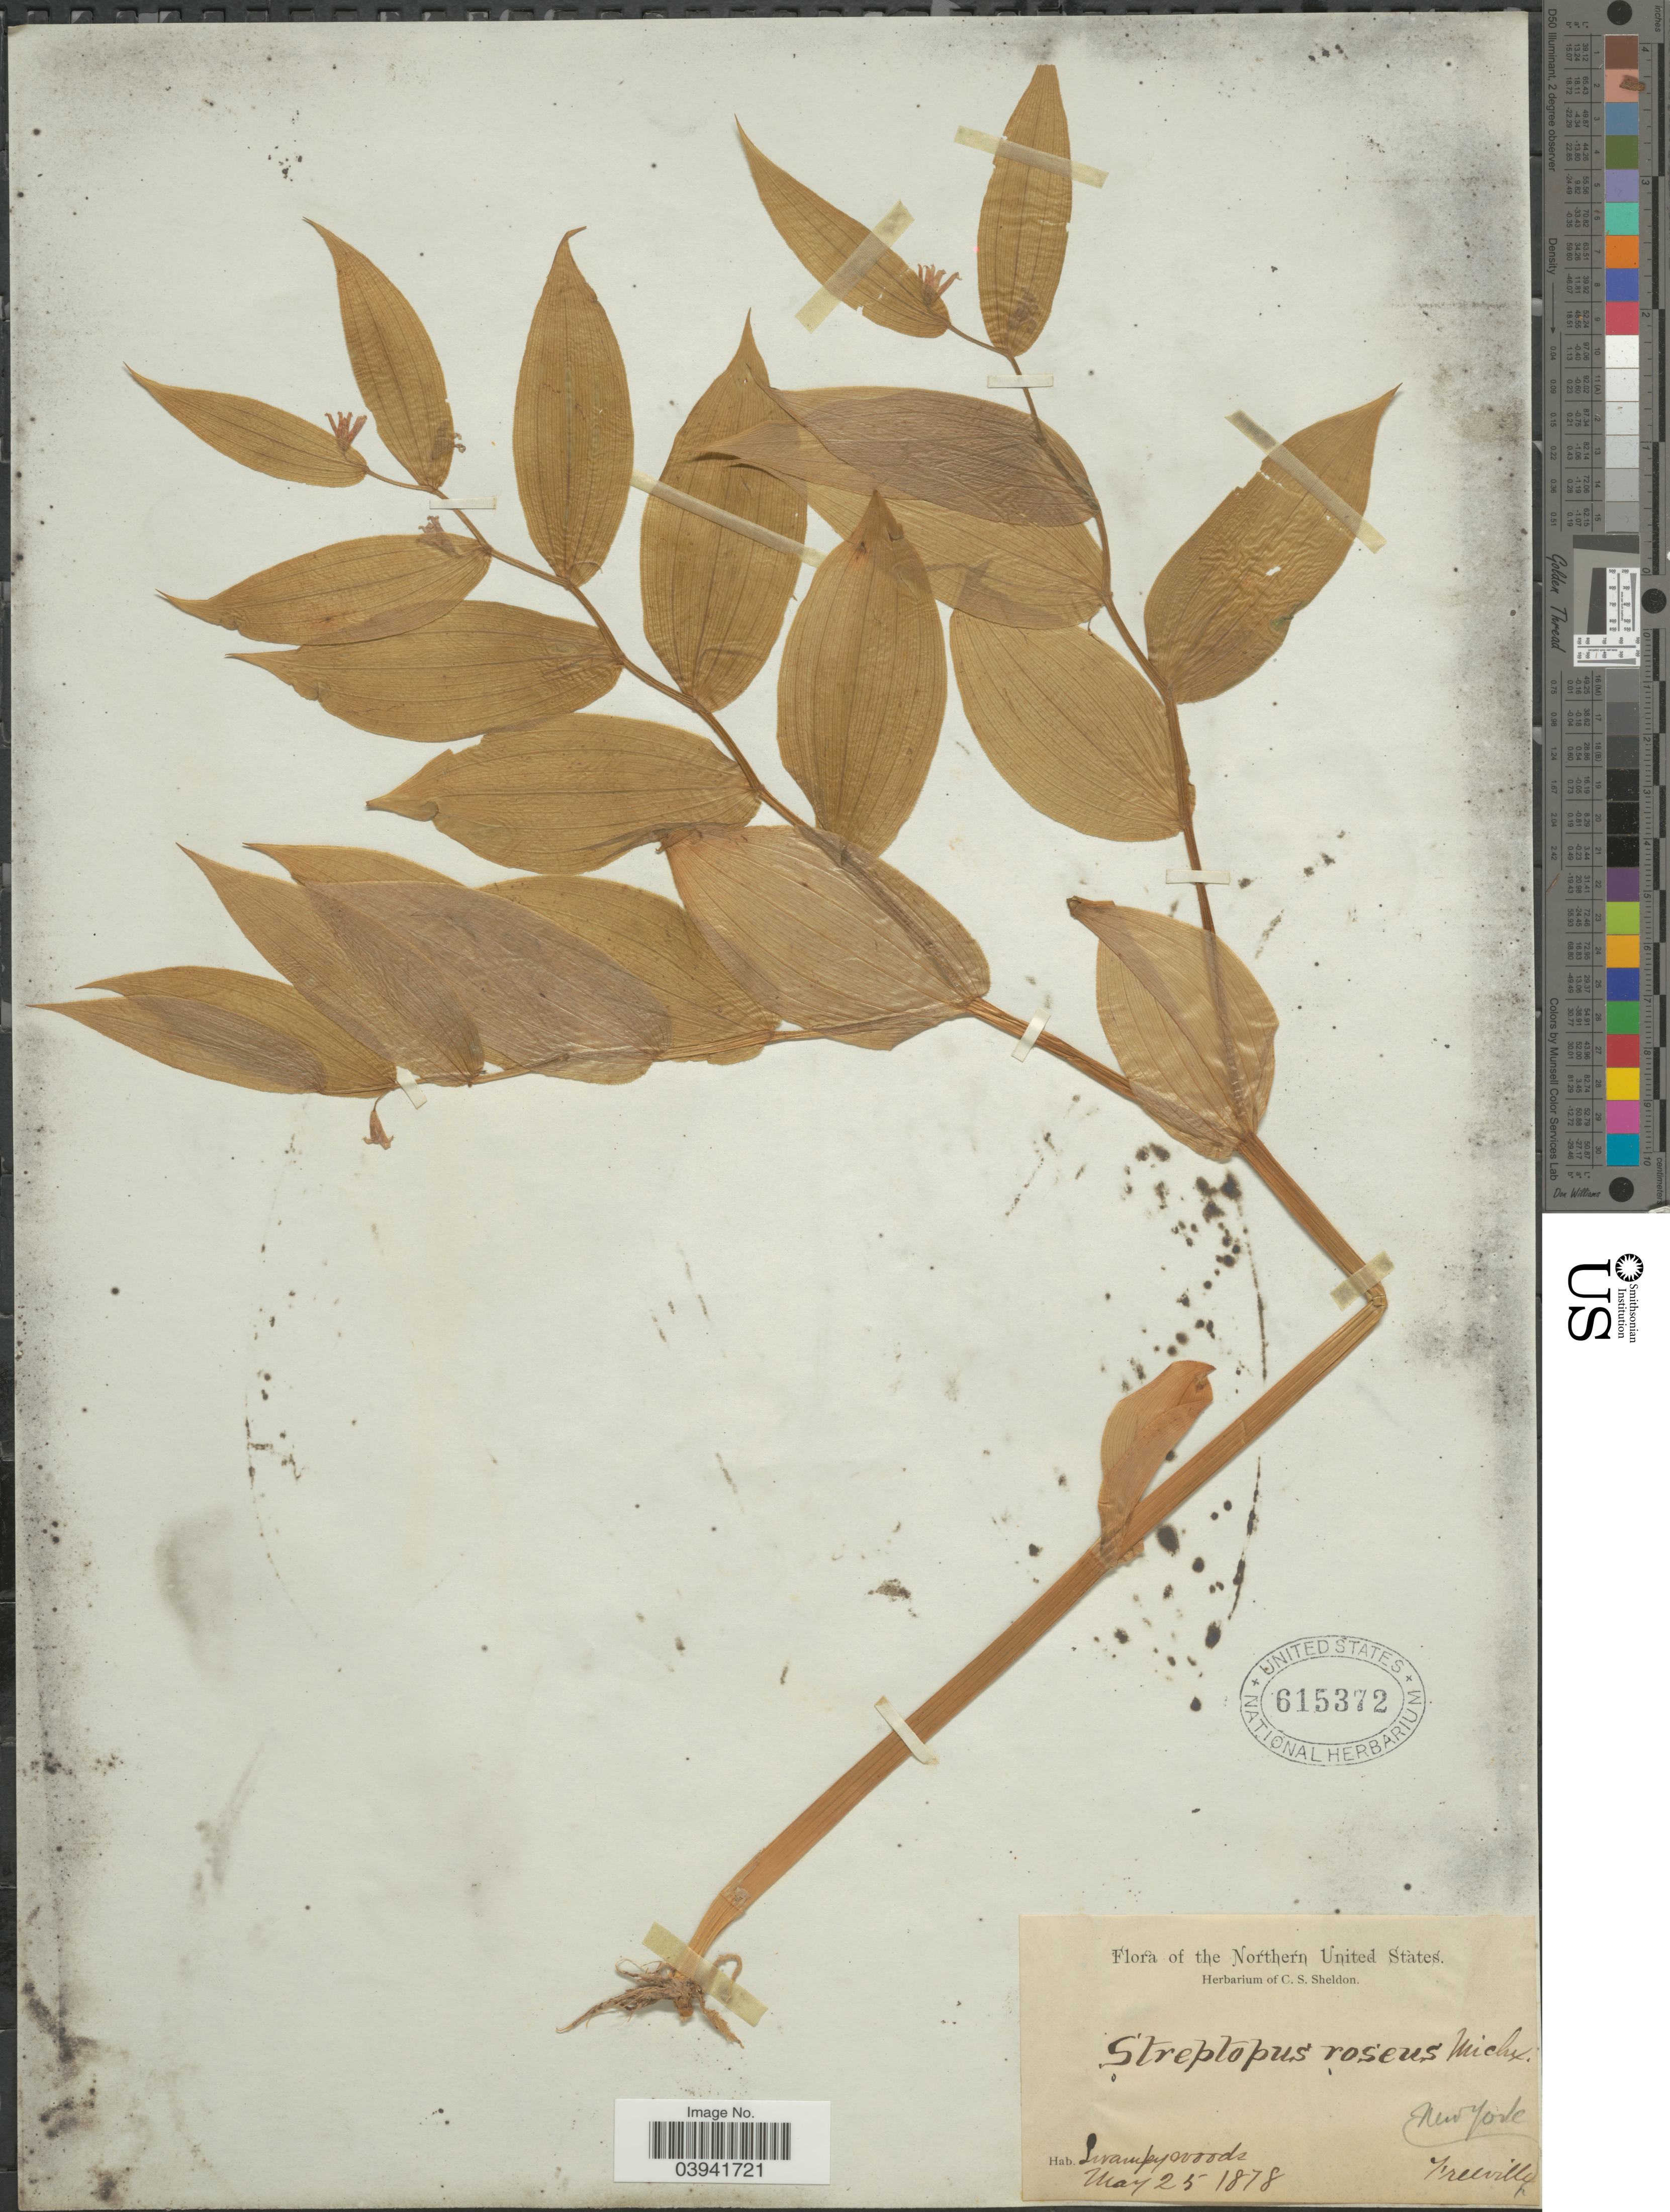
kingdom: Plantae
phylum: Tracheophyta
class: Liliopsida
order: Liliales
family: Liliaceae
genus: Streptopus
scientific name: Streptopus roseus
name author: Michx.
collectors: ex herb. C. S. Sheldon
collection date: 1878-05-25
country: United States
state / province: New York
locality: The Northern United States. Freeville.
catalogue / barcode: US 615372